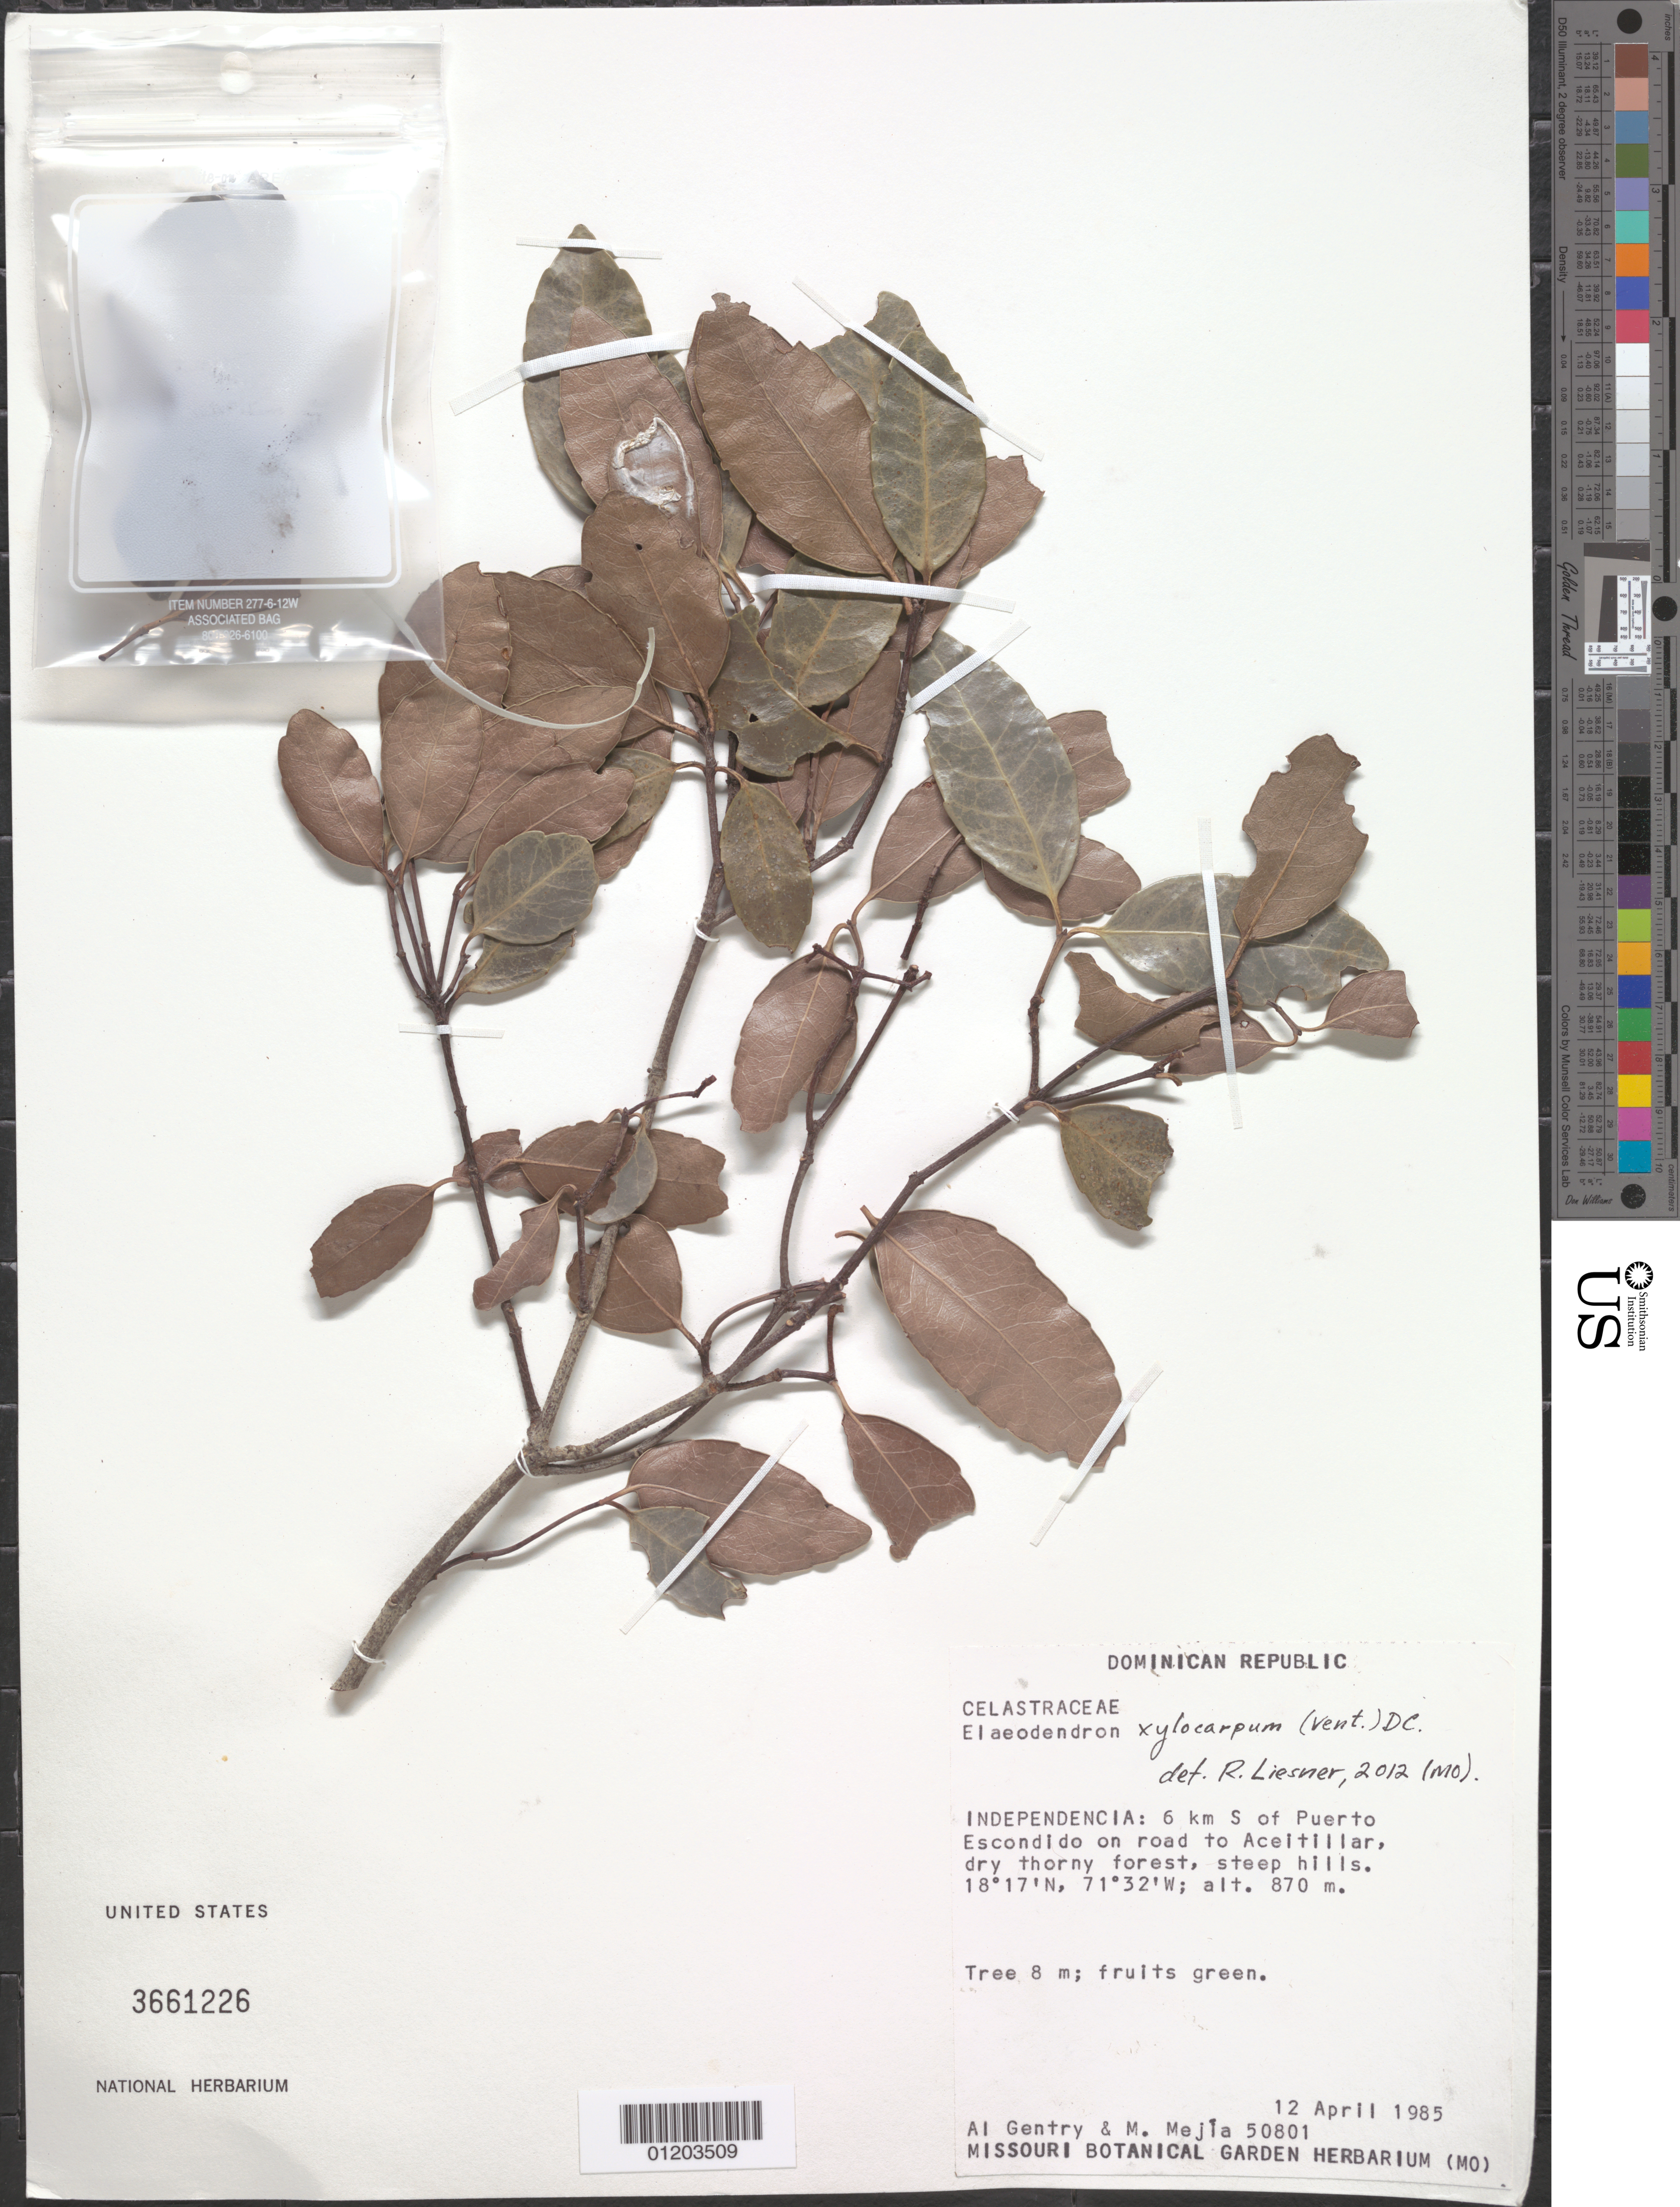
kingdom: Plantae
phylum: Tracheophyta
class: Magnoliopsida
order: Celastrales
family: Celastraceae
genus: Elaeodendron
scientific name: Elaeodendron xylocarpum f. oxycarpa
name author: Urb.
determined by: Liesner, R. L.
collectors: A. H. Gentry & M. Mejia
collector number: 50801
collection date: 1985-04-12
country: Dominican Republic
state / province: Independencia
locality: Puerto Escondido, 6 km S, on road to Aceitillar.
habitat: Dry thorny forest, steep hills.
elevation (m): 870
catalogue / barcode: US 3661226